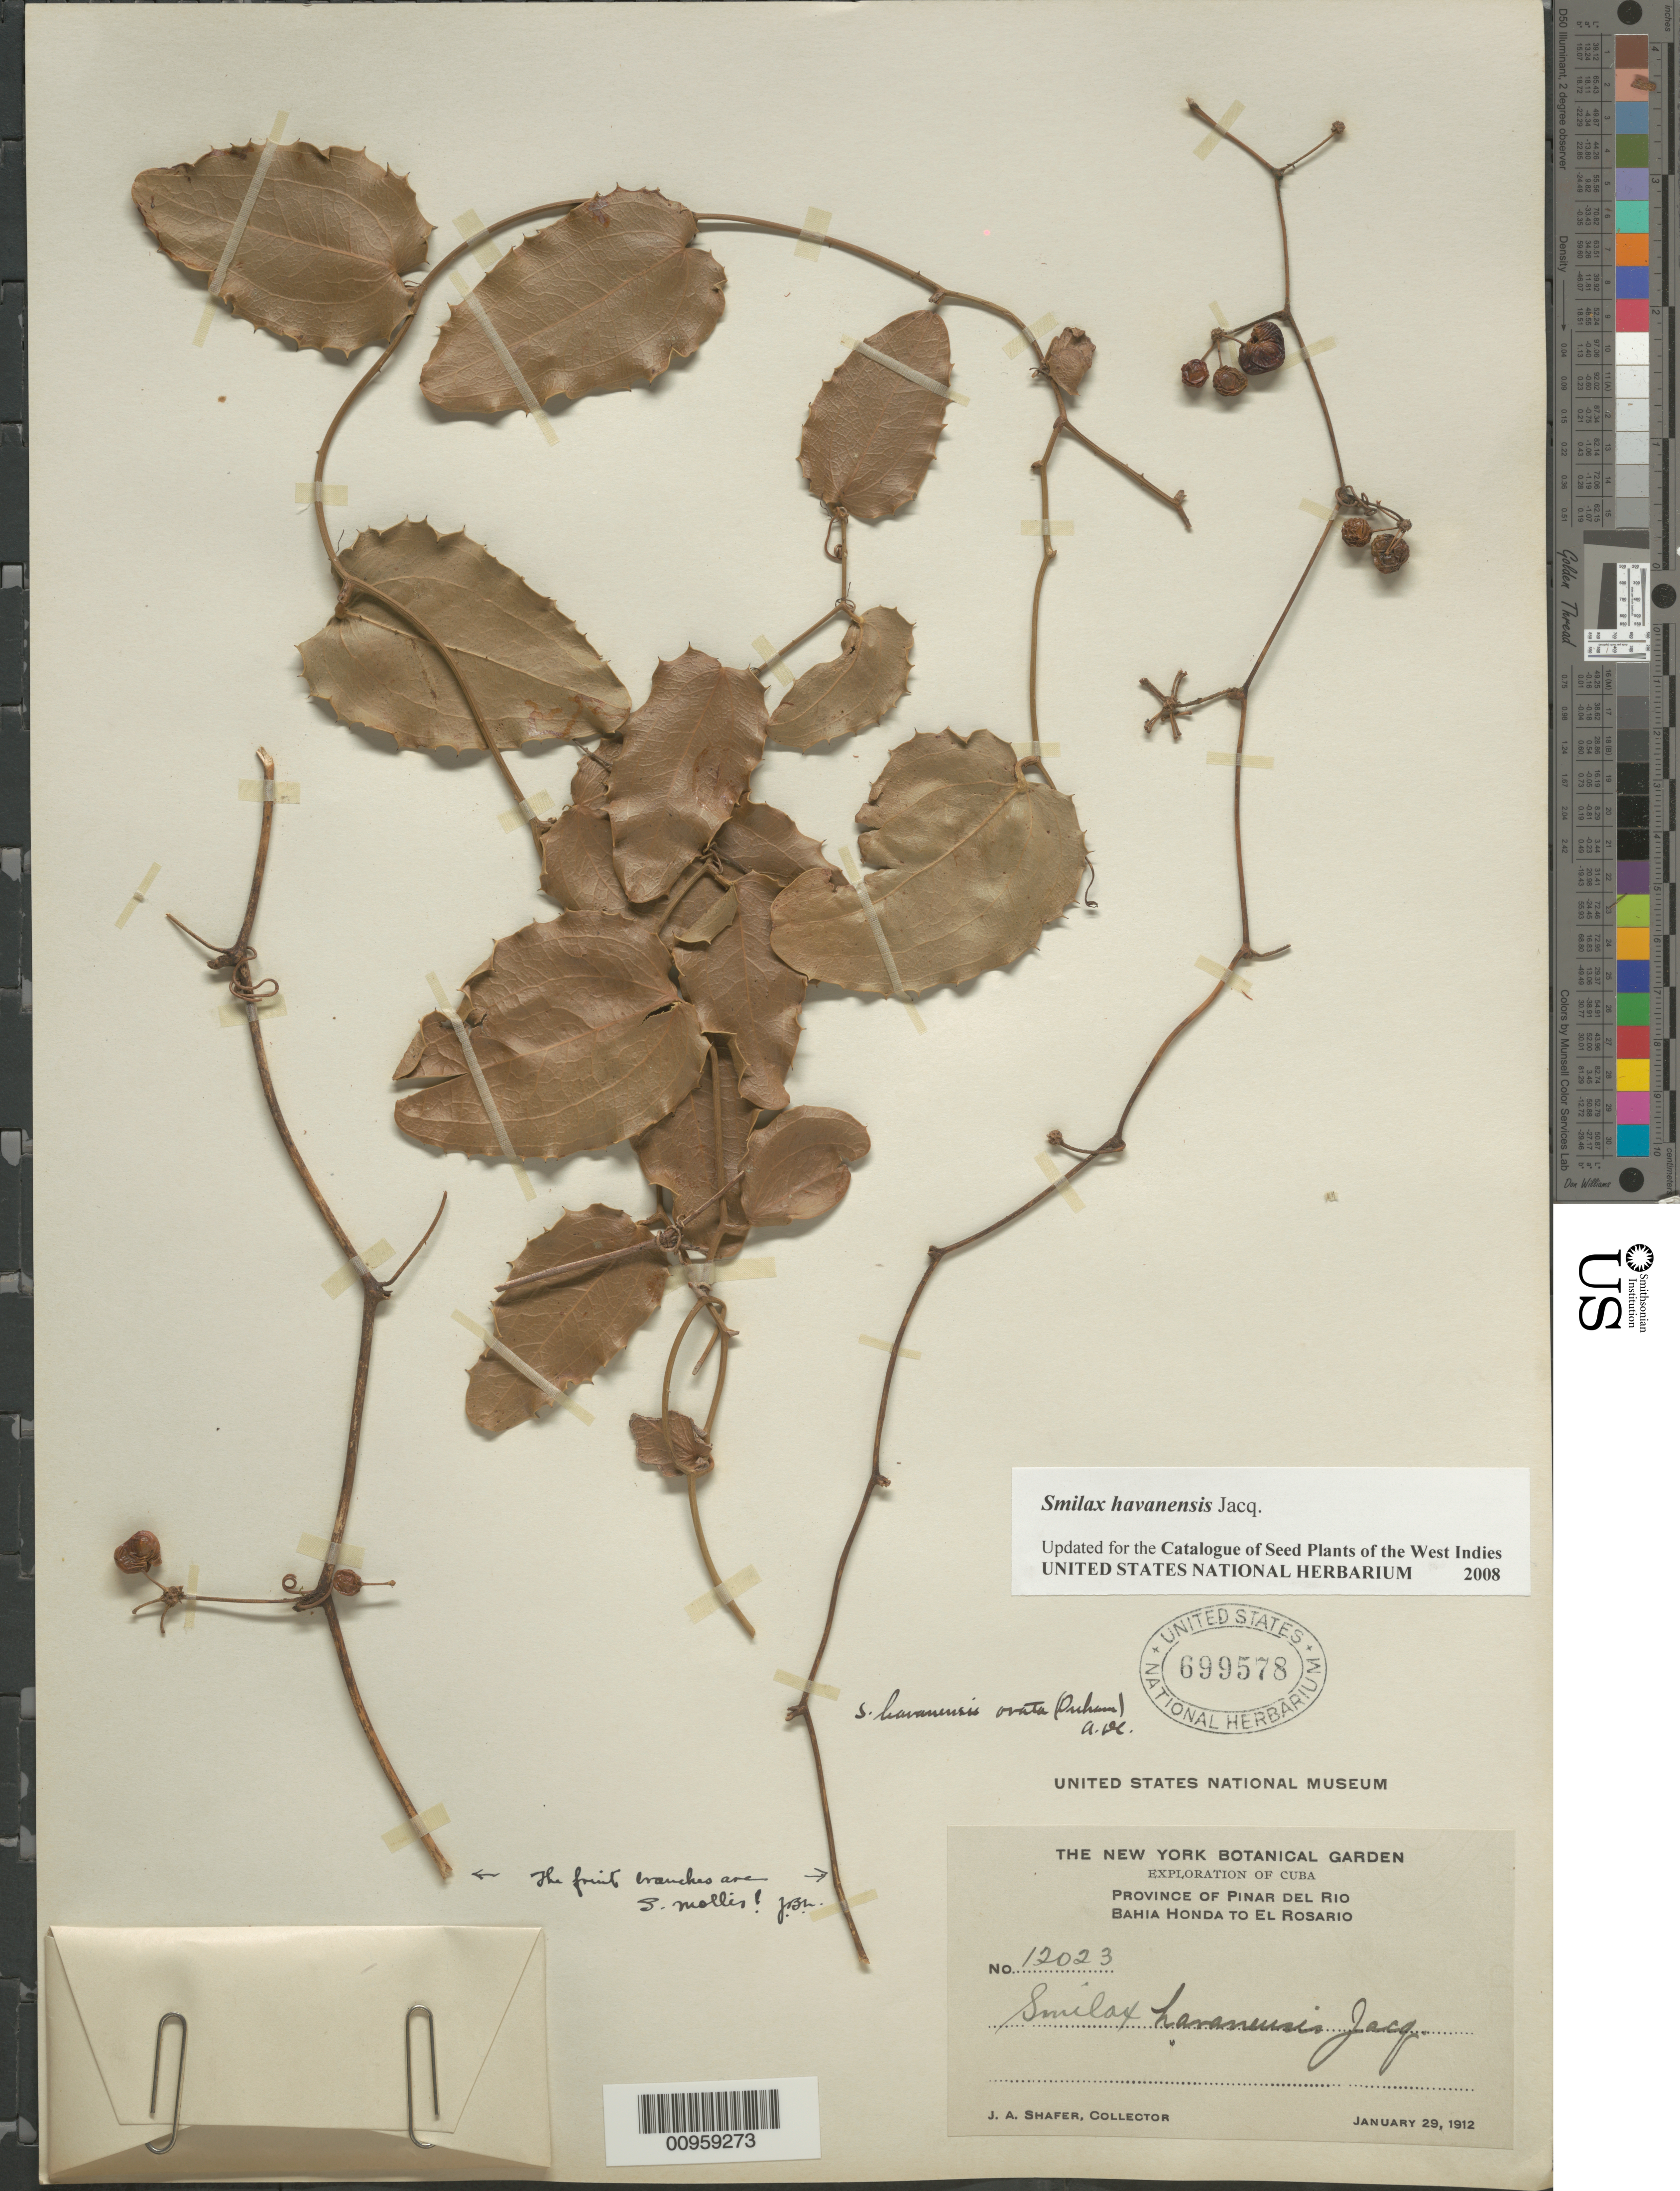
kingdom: Plantae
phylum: Tracheophyta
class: Liliopsida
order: Liliales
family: Smilacaceae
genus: Smilax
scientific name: Smilax havanensis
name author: Jacq.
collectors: J. A. Shafer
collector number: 12023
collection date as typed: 29 Jan 1912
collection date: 1912-01-29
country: Cuba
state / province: Pinar del Rio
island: Cuba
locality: Bahia Honda to El Rosario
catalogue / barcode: US 699578